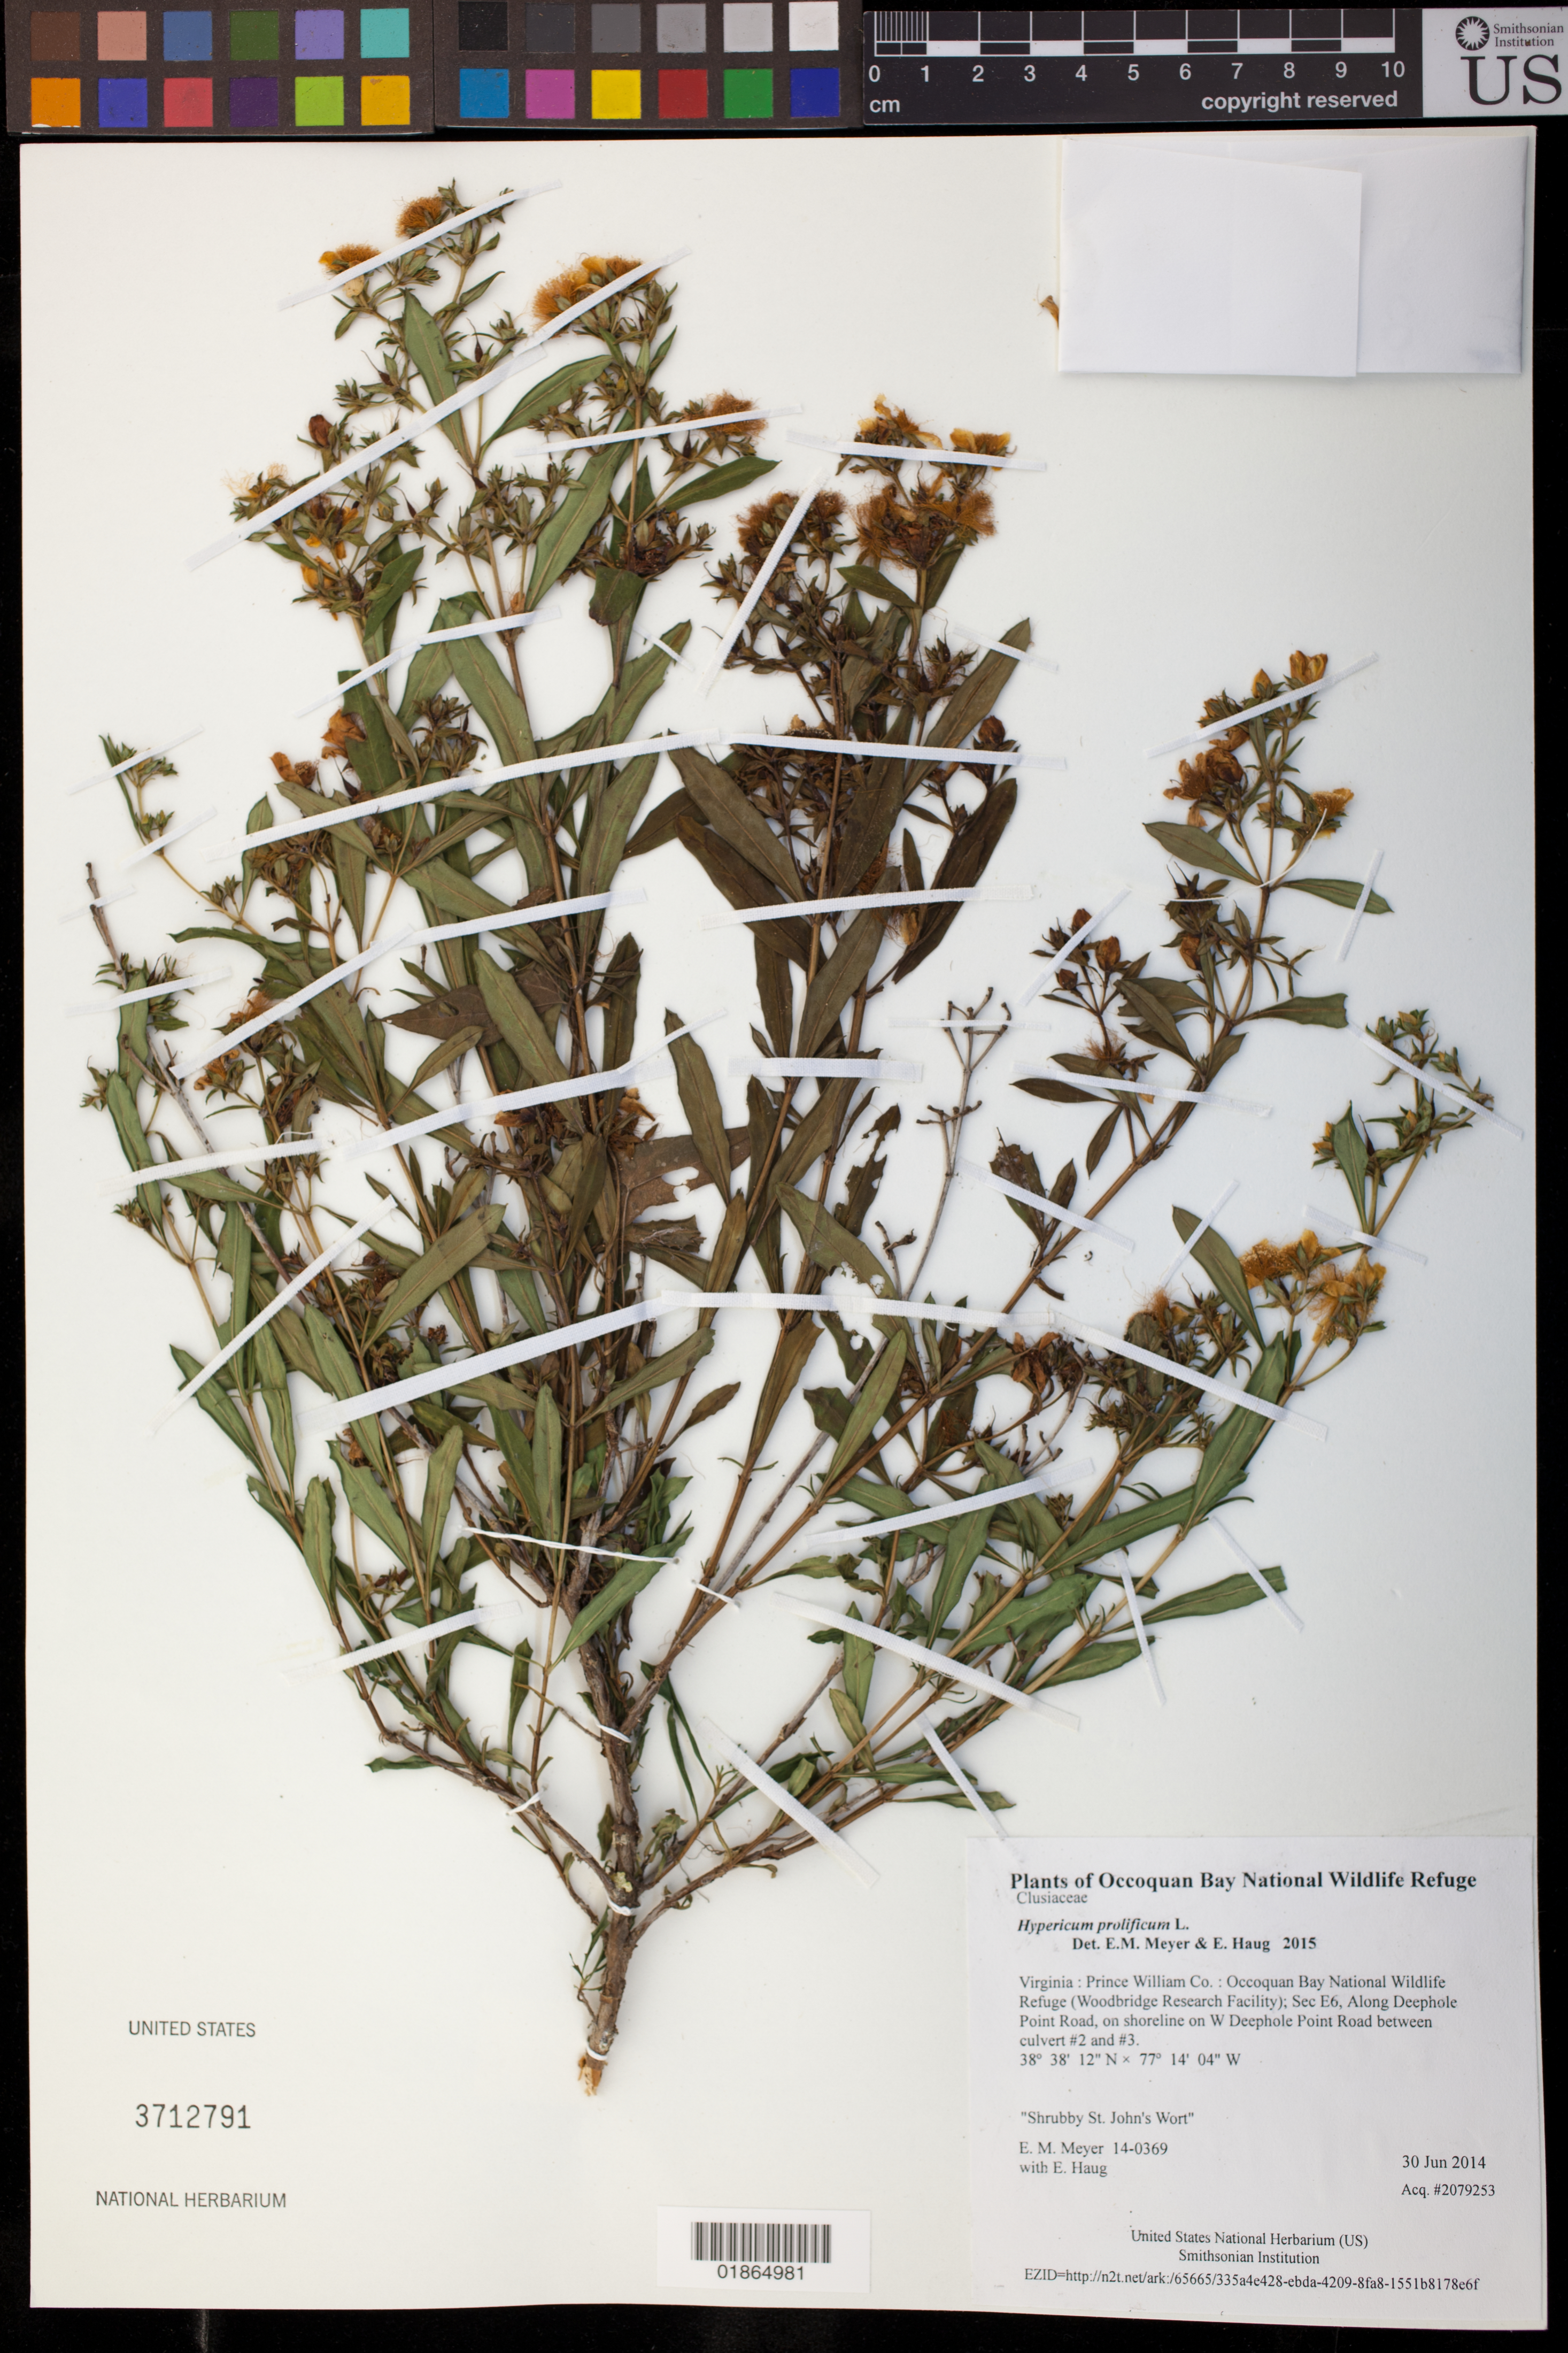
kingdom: Plantae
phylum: Tracheophyta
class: Magnoliopsida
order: Malpighiales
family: Hypericaceae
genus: Hypericum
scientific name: Hypericum prolificum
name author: L.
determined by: Meyer, E. M.; Haug, E.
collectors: E. M. Meyer & E. Haug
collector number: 14-0369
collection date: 2014-06-30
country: United States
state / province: Virginia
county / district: Prince William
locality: Occoquan Bay National Wildlife Refuge (Woodbridge Research Facility); Sec E6, Along Deephole Point Road, on shoreline on W Deephole Point Road between culvert #2 and #3.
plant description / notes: Shrubby St. John's Wort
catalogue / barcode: US 3712791